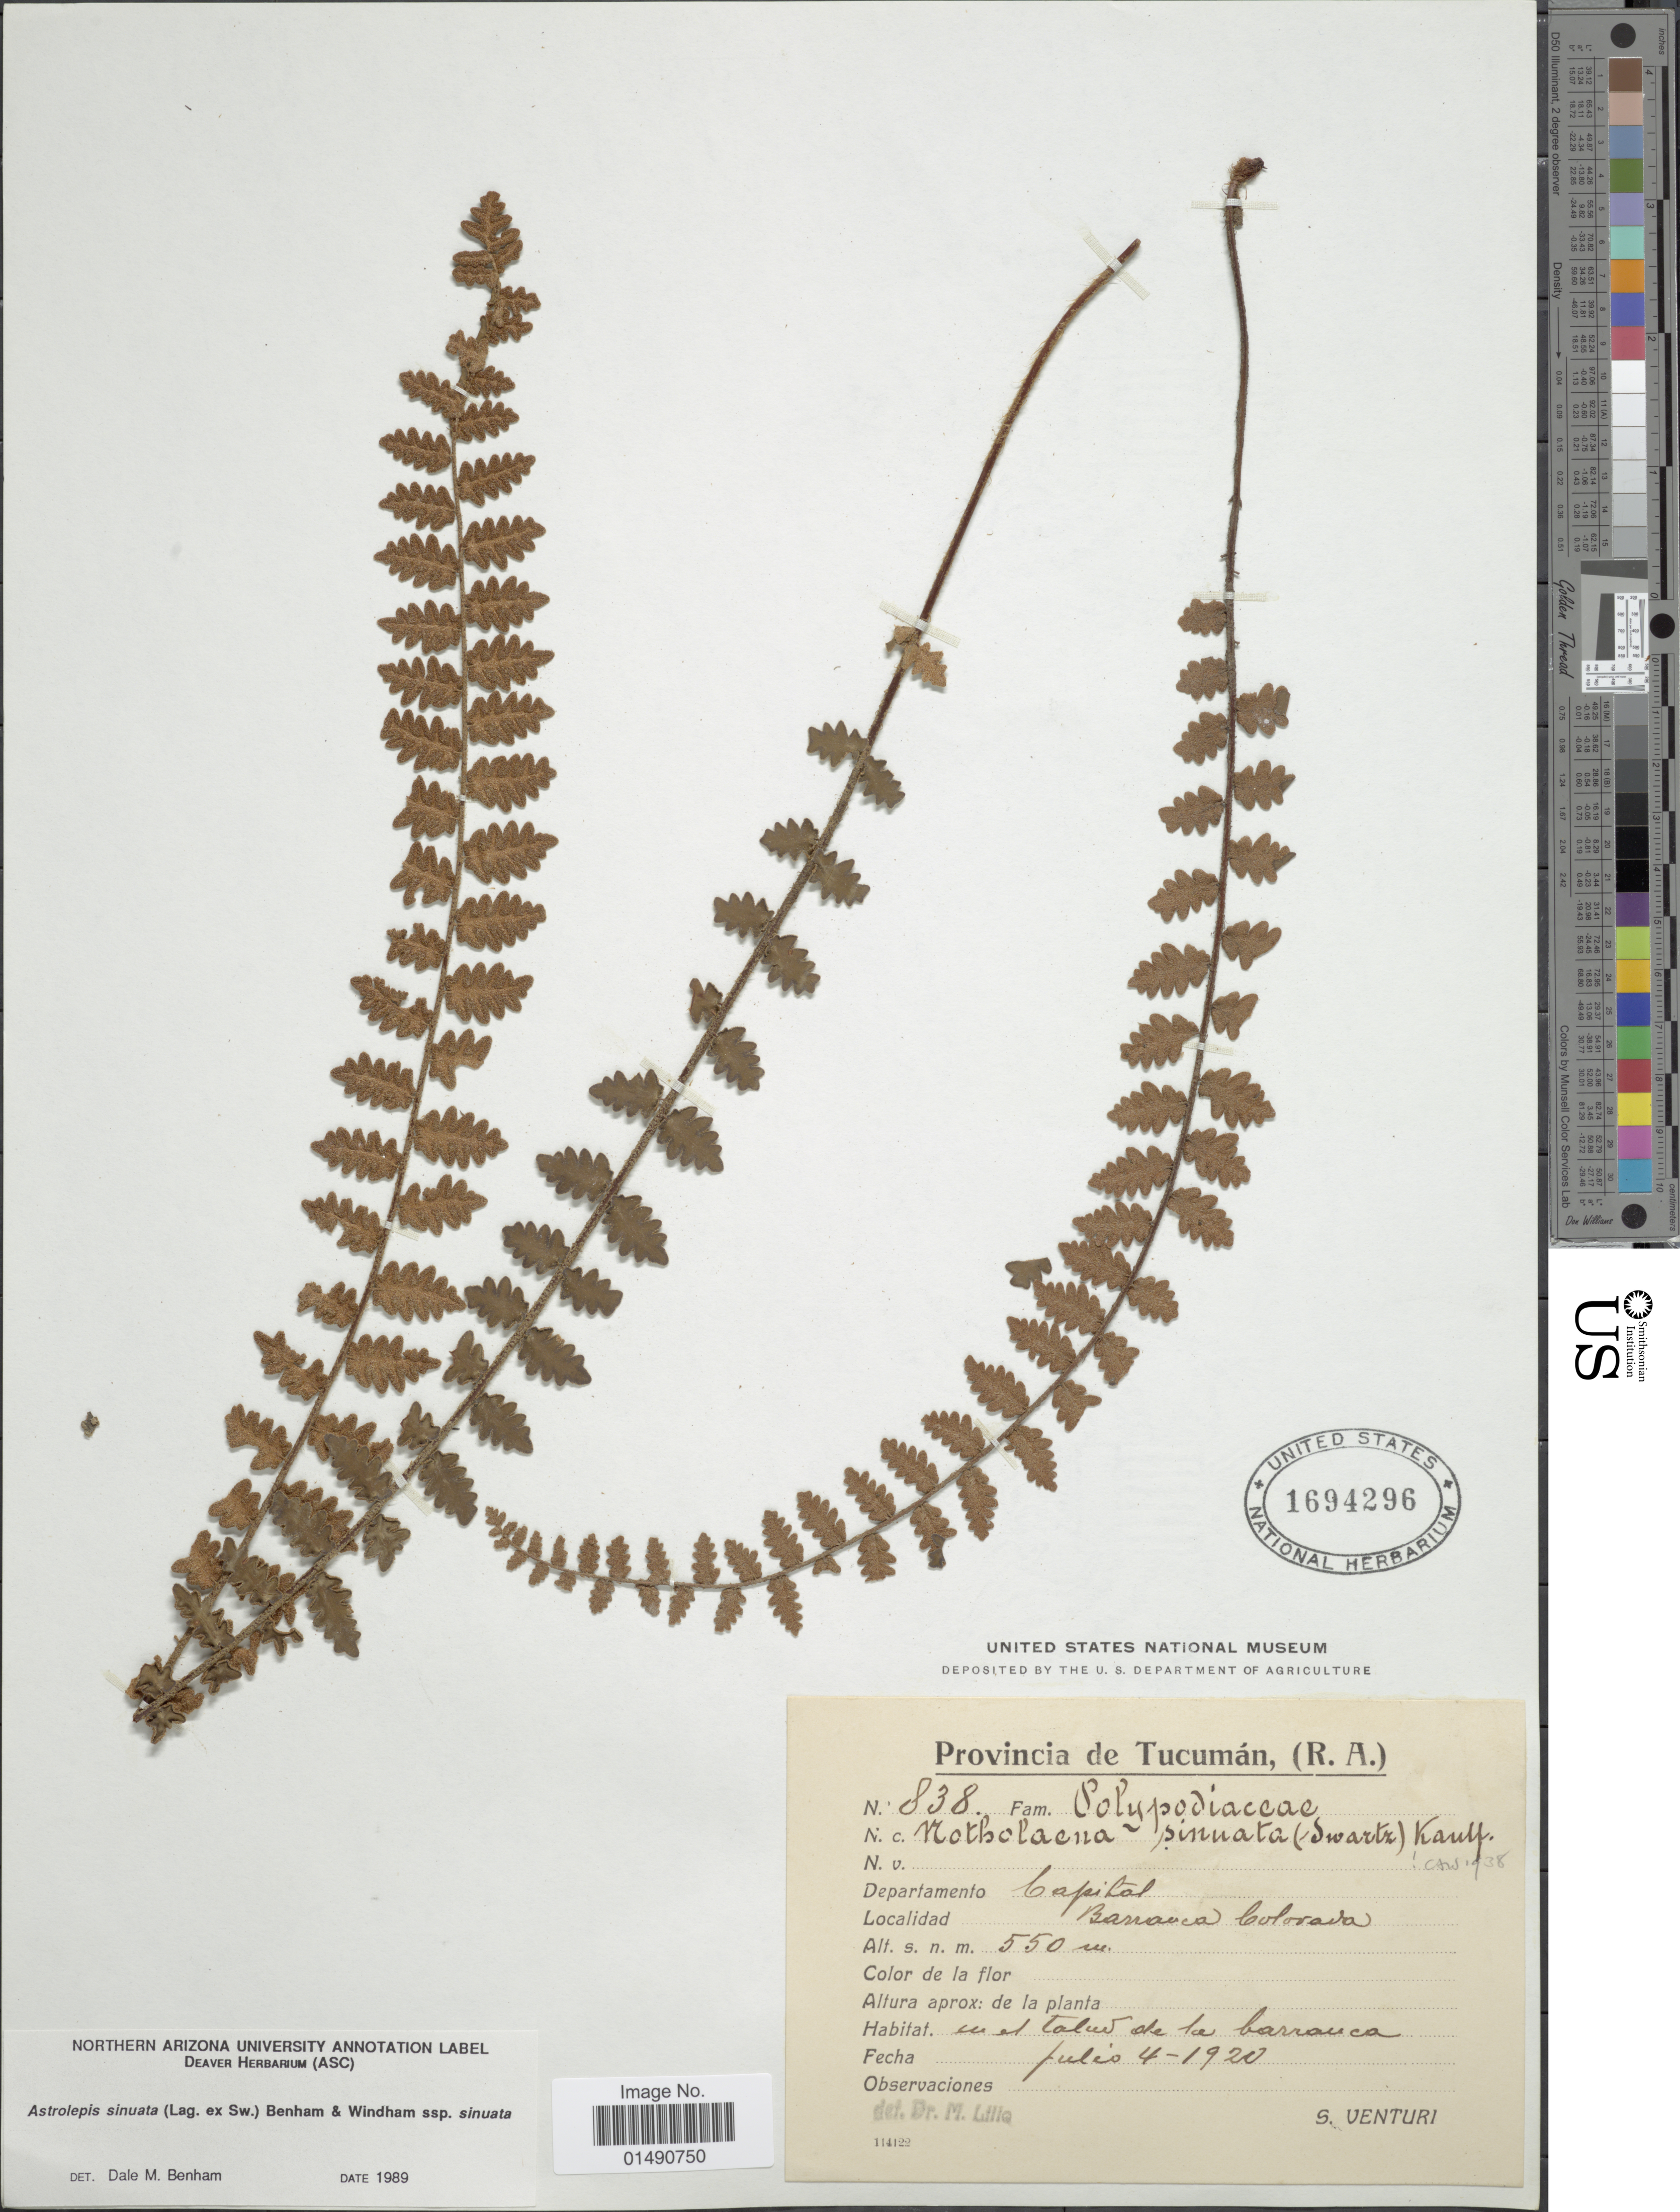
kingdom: Plantae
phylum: Tracheophyta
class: Polypodiopsida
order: Polypodiales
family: Pteridaceae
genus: Astrolepis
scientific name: Astrolepis sinuata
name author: (Lag. ex Sw.) D.M. Benham & Windham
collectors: S. Venturi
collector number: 838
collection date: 1920-07-04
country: Argentina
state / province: Tucuman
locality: Departamento Capital, Barranca Bolorava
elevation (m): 550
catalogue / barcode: US 1694296